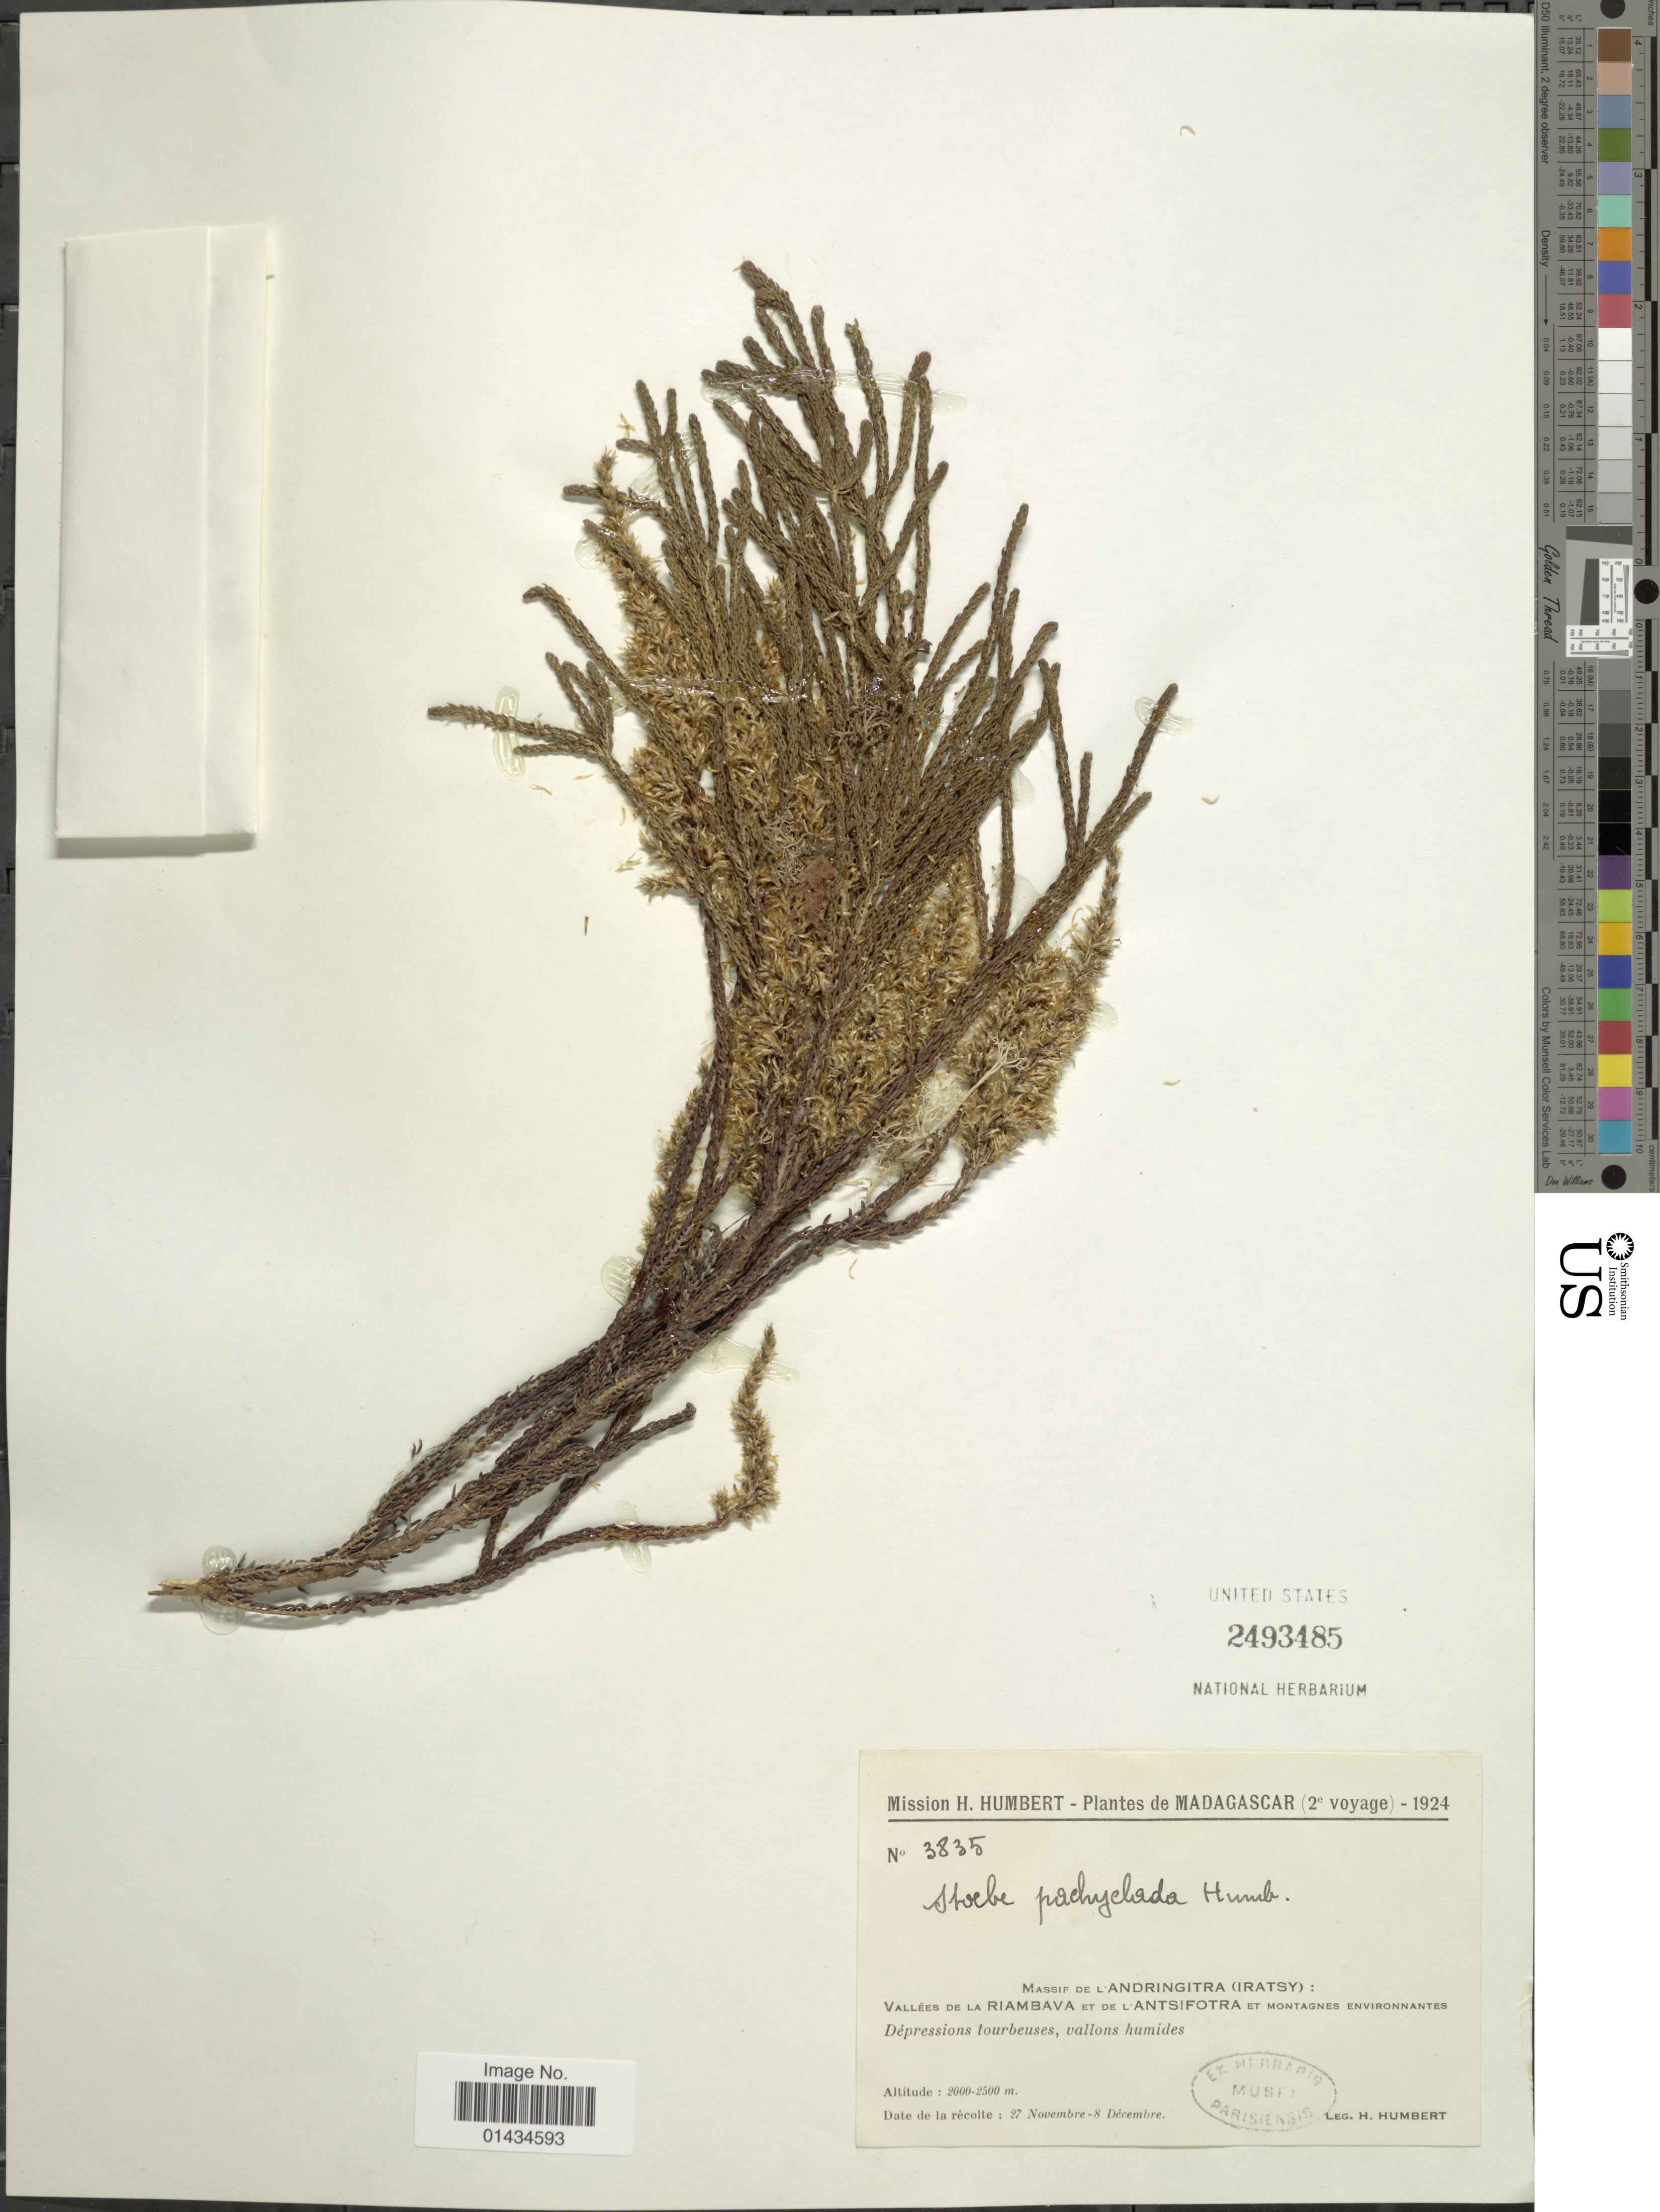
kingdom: Plantae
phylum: Tracheophyta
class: Magnoliopsida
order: Asterales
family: Asteraceae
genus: Stoebe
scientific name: Stoebe pachyclada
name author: Humbert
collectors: H. Humbert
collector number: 3835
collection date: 1924-11-27/1924-12-08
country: Madagascar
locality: Madagascar (2e voyage), Massif de L'Andringitra (Iratsy): Vallées de la Riambava et de l'Antisifotra et Montagnes environnates, dépressions lourbeyses, vallons humides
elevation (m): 2000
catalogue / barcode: US 2493485